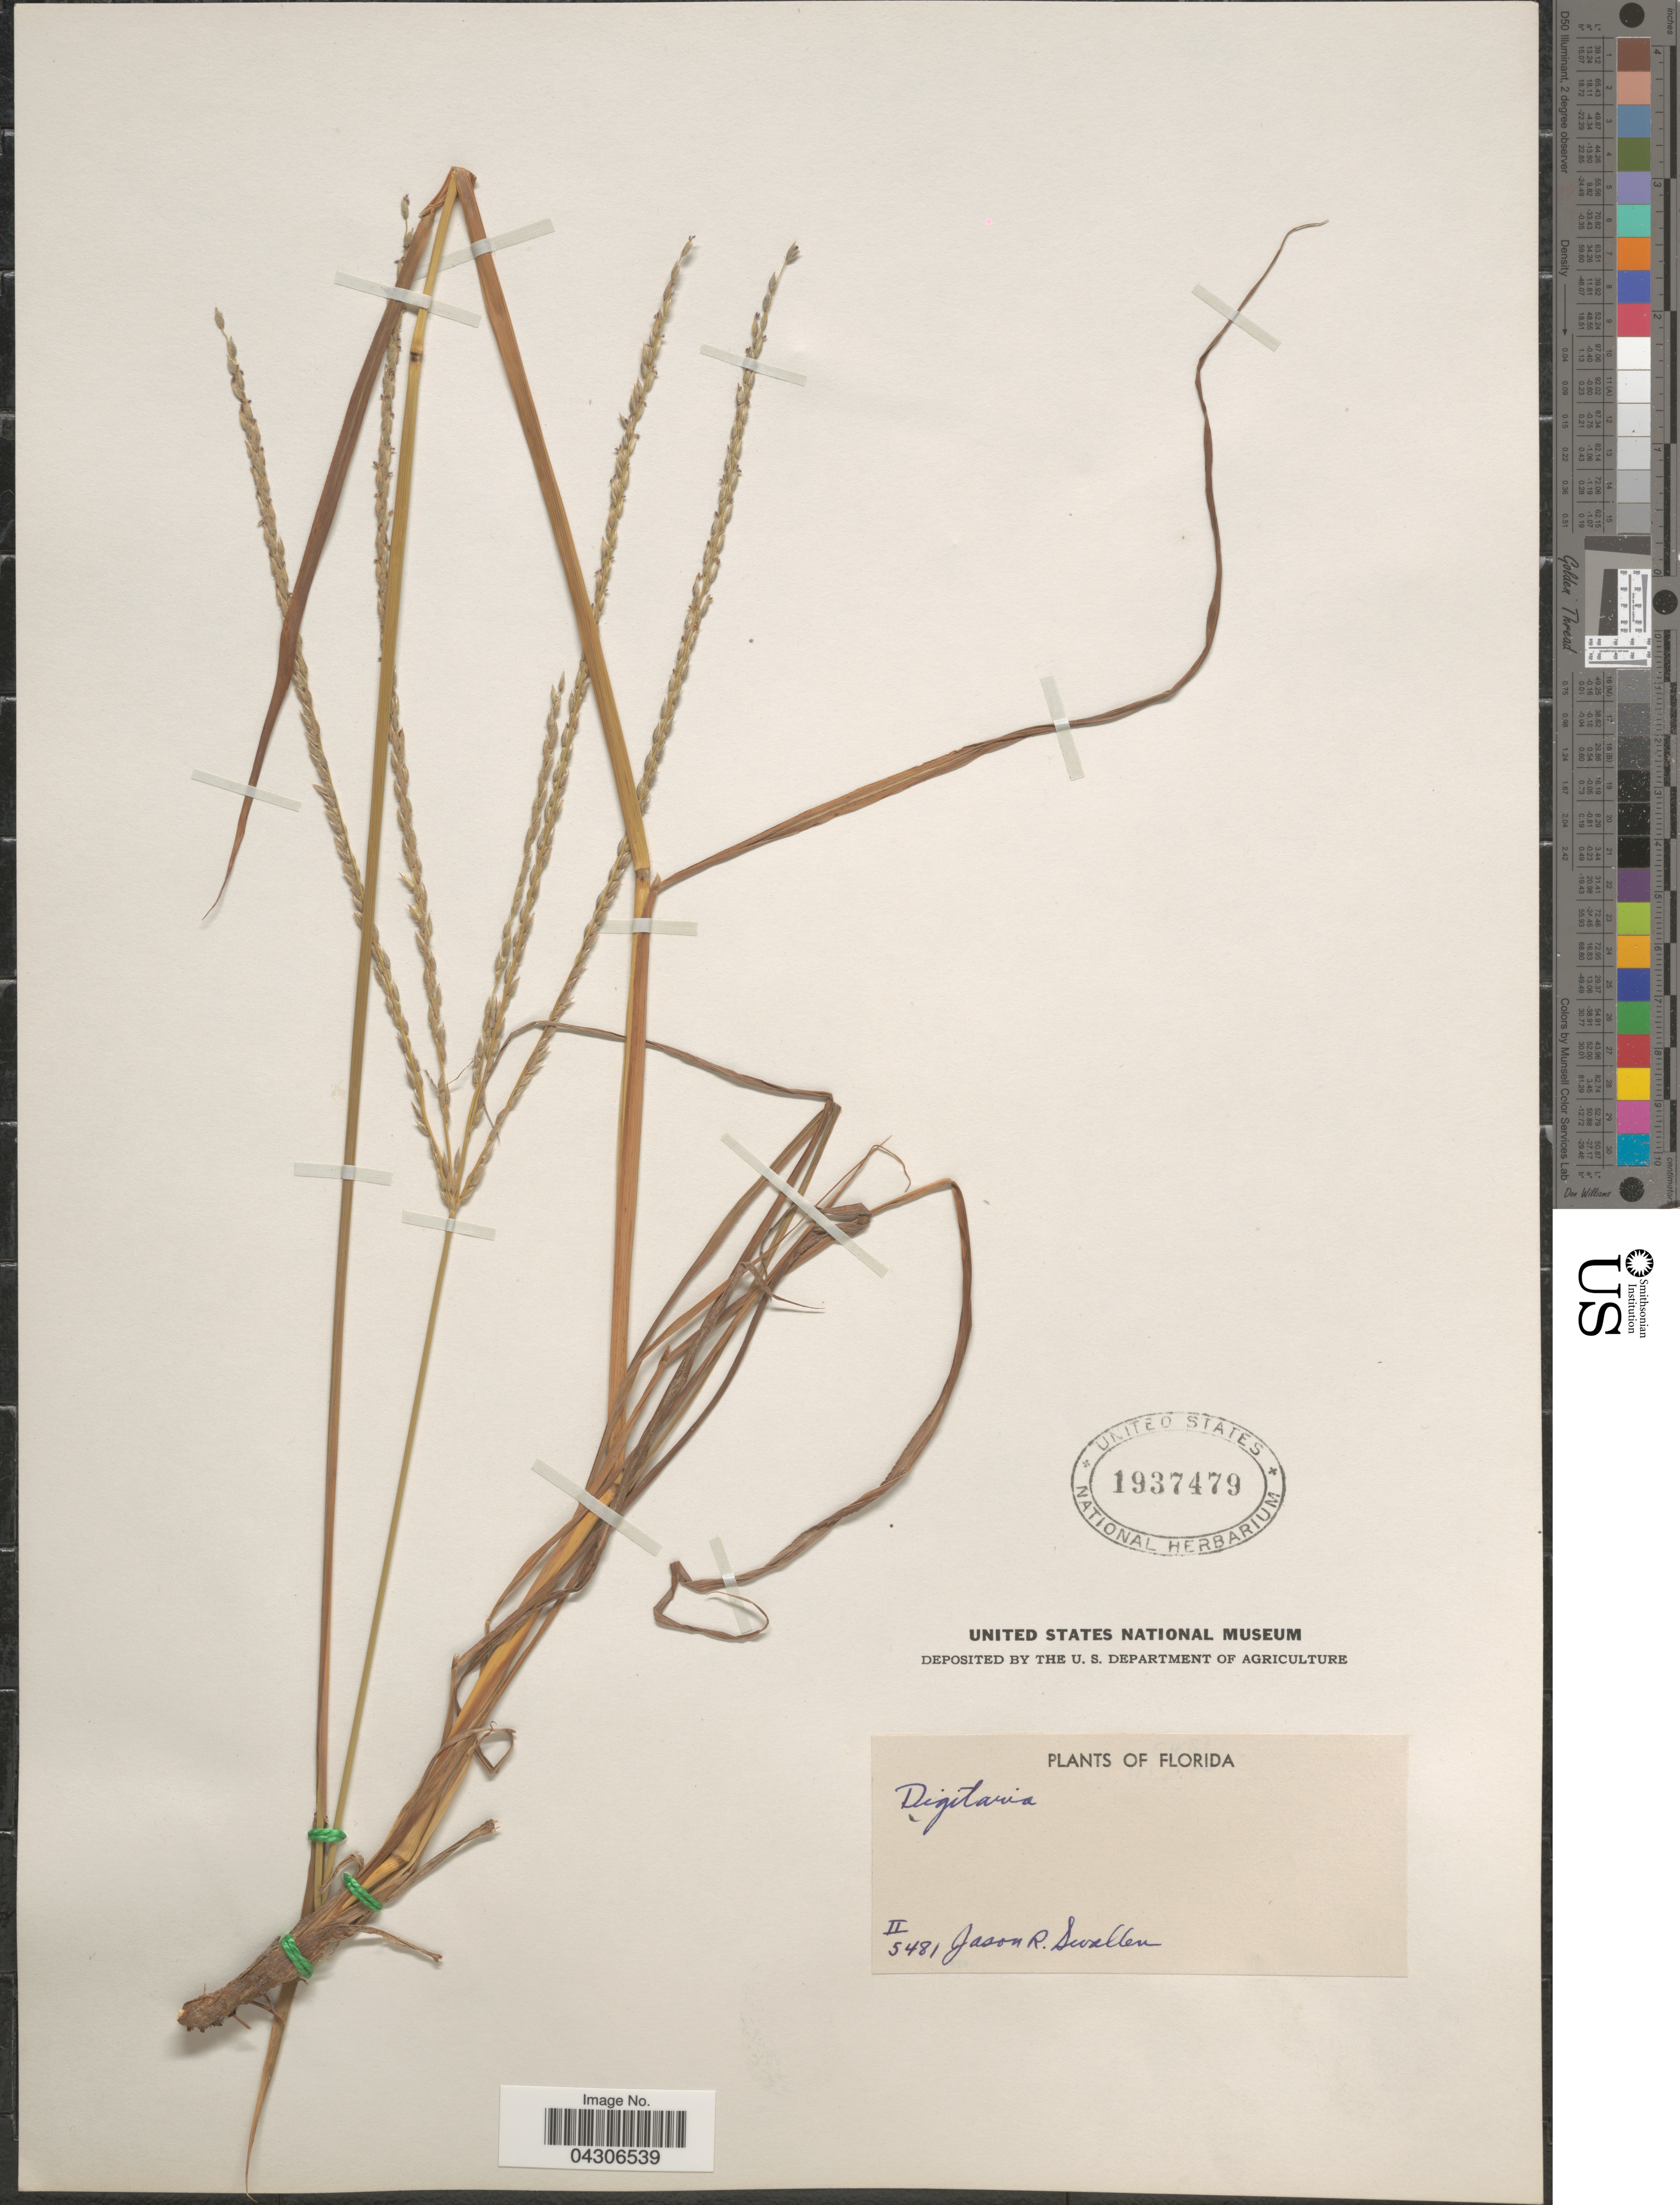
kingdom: Plantae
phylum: Tracheophyta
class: Liliopsida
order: Poales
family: Poaceae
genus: Digitaria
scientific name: Digitaria sp.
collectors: J. R. Swallen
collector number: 5481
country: United States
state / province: Florida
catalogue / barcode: US 1937479